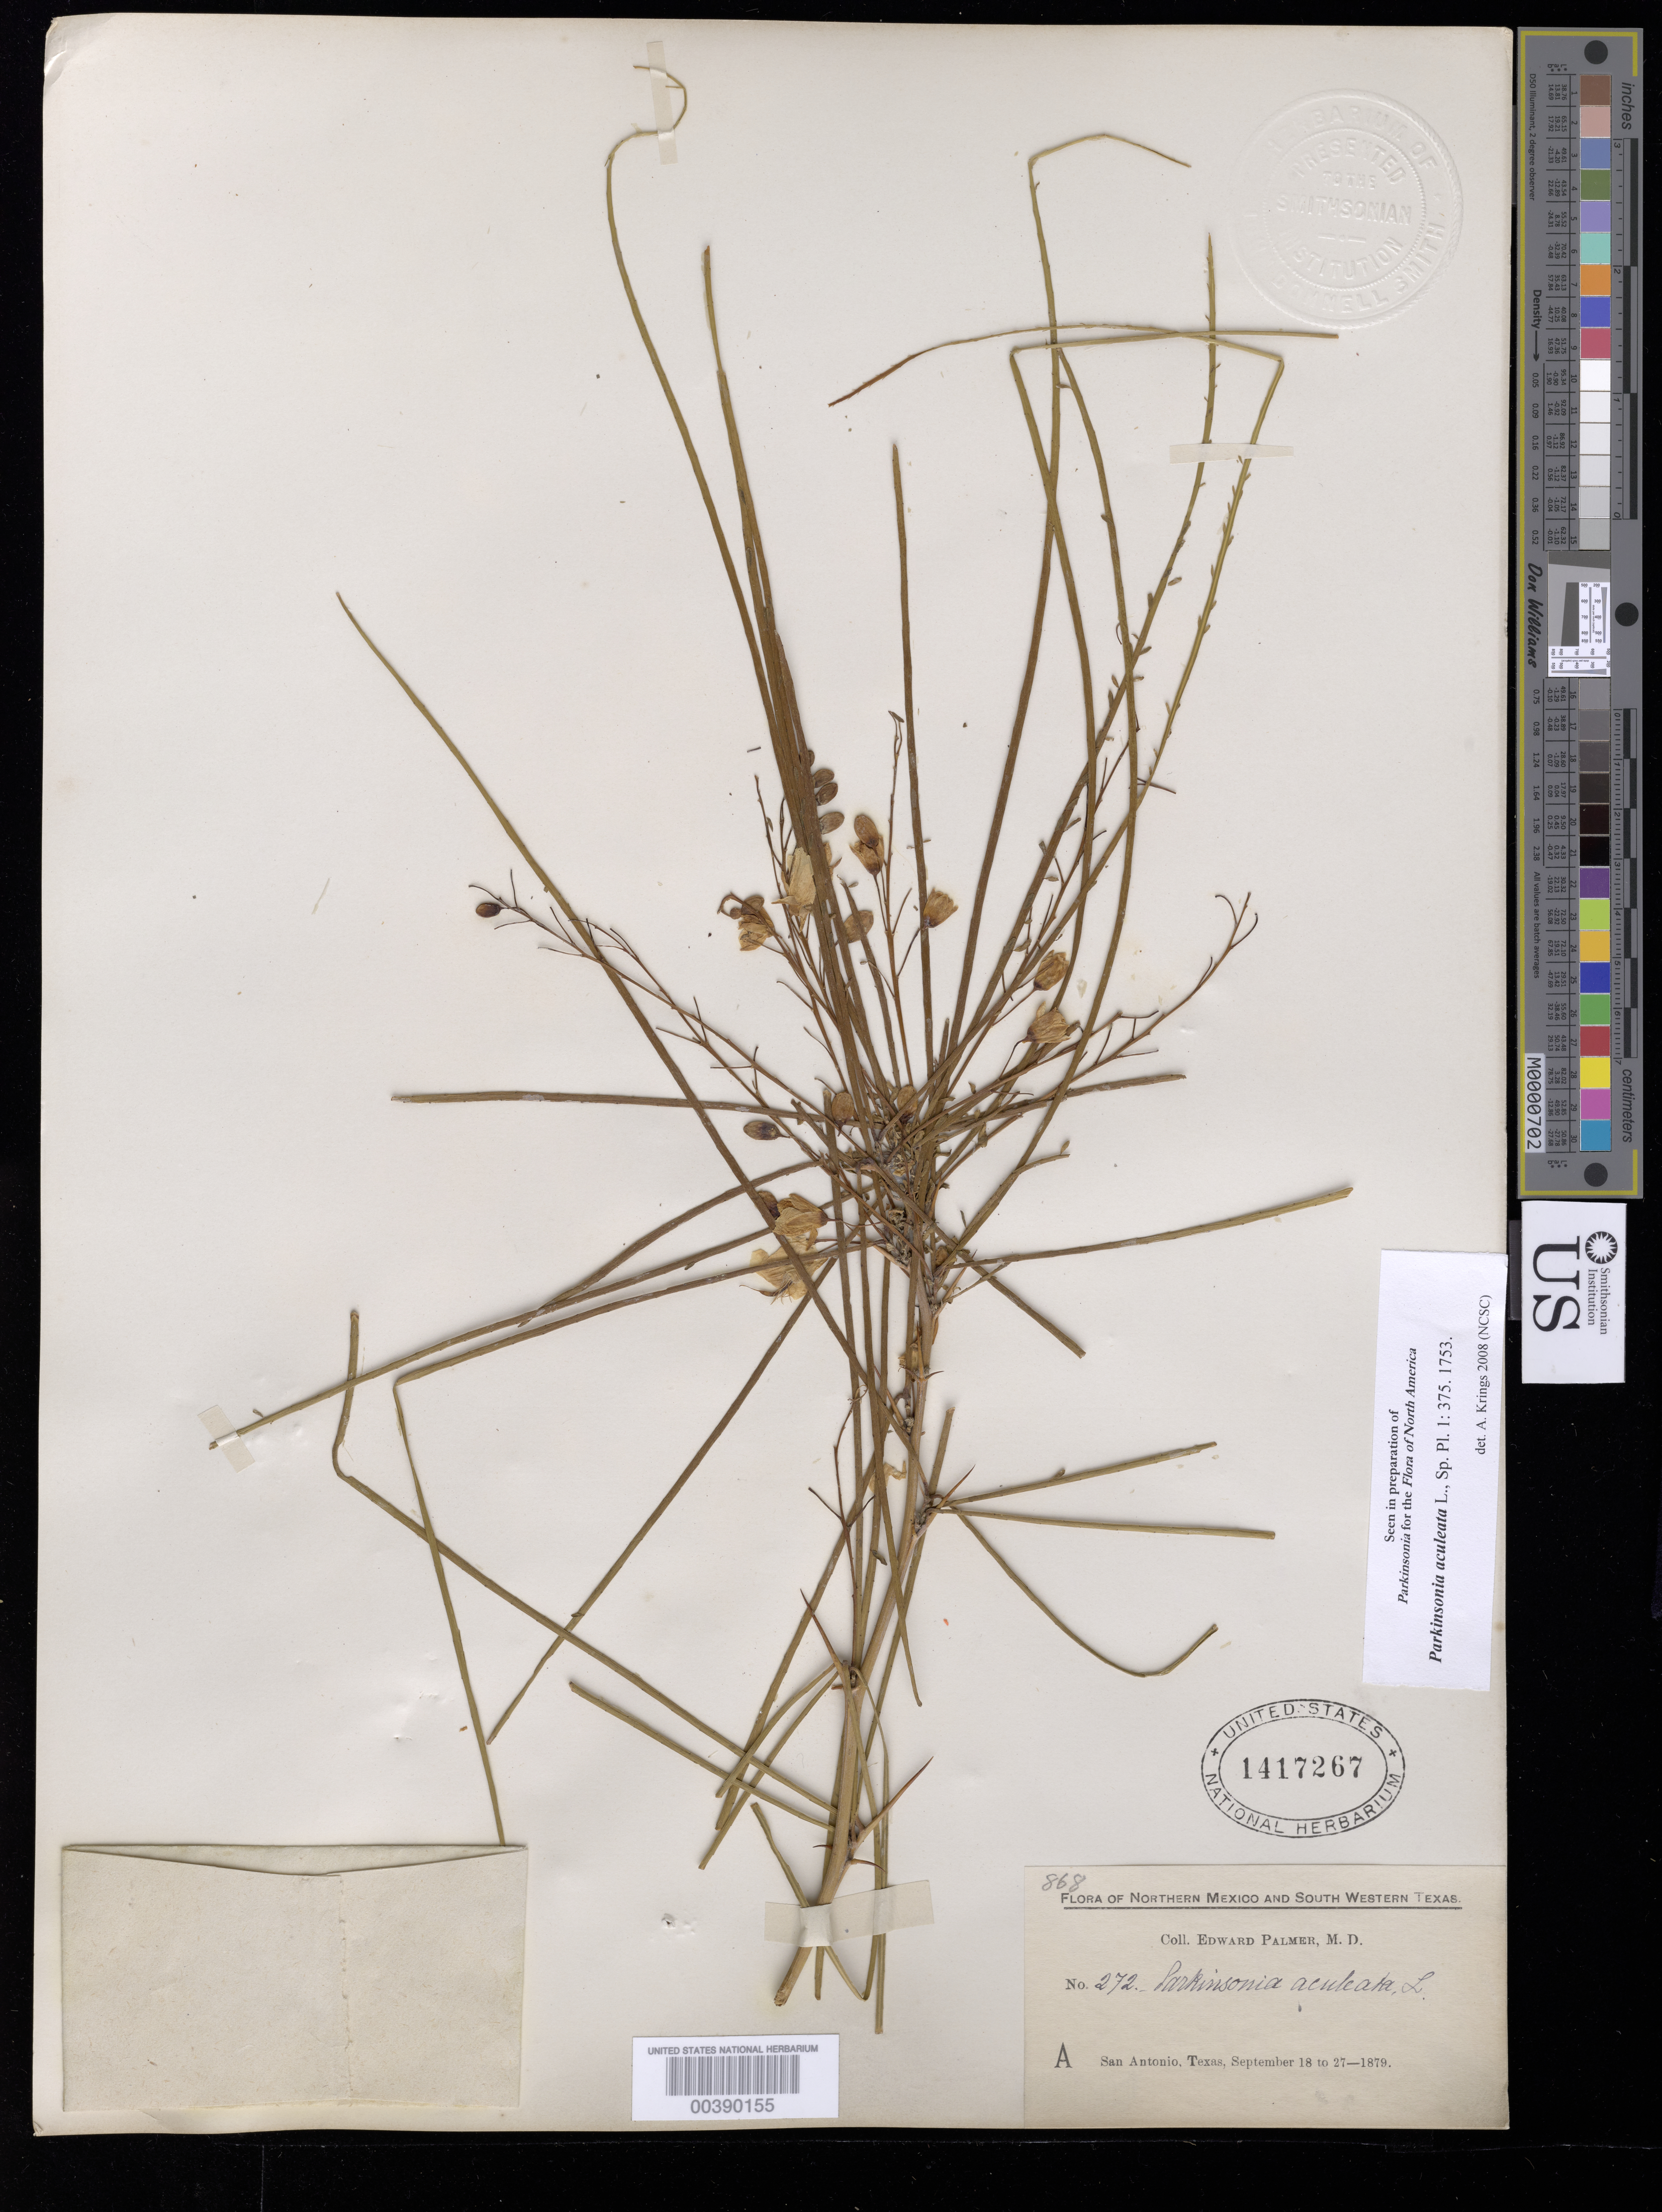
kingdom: Plantae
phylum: Tracheophyta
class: Magnoliopsida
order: Fabales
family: Fabaceae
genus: Parkinsonia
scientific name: Parkinsonia aculeata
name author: L.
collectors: E. Palmer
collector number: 272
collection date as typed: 18 Sep 1879 to 27 Sep 1879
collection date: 1879-09-18/1879-09-27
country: United States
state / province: Texas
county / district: Bexar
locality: San antonio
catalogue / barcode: US 1417267